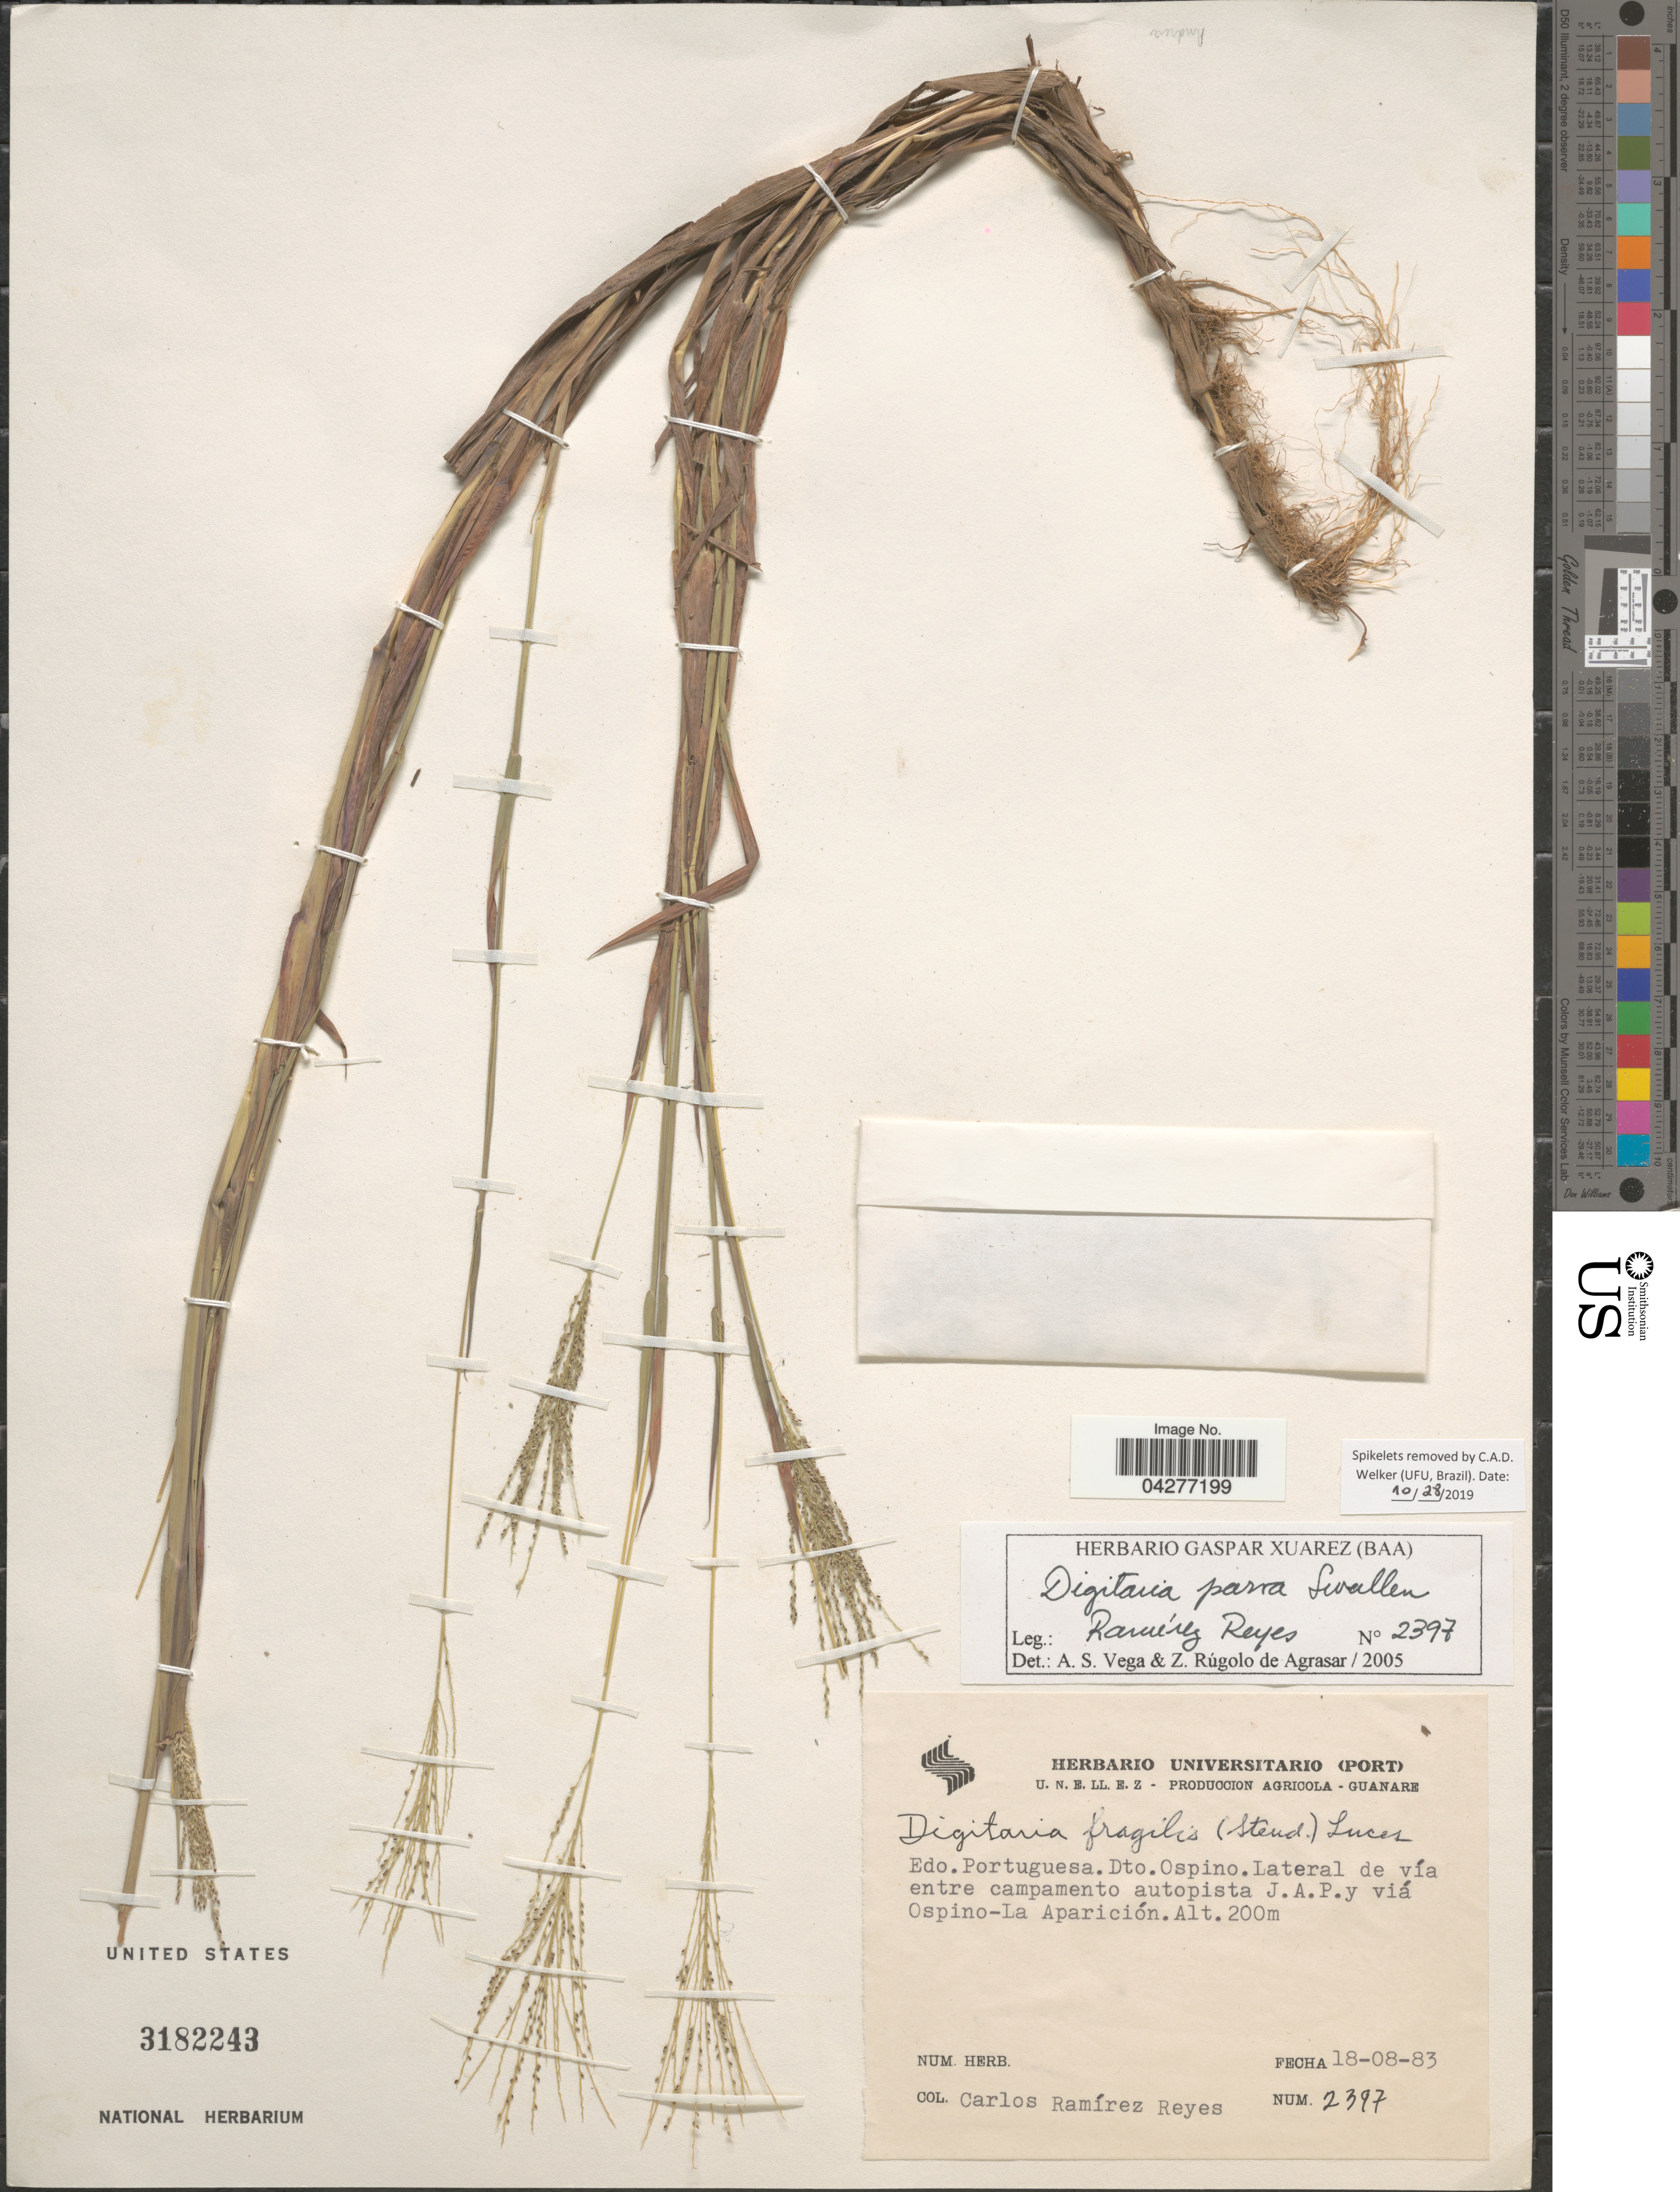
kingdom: Plantae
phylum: Tracheophyta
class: Liliopsida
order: Poales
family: Poaceae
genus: Digitaria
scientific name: Digitaria parva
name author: Swallen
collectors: C. Ramirez R.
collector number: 2397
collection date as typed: Transcribed d/m/y: 18/8/83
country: Venezuela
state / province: Portuguesa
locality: Dto. Ospino. Lateral de vía entre campamento autopista J.A.P.y viá Ospino-La Aparición.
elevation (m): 200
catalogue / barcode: US 3182243